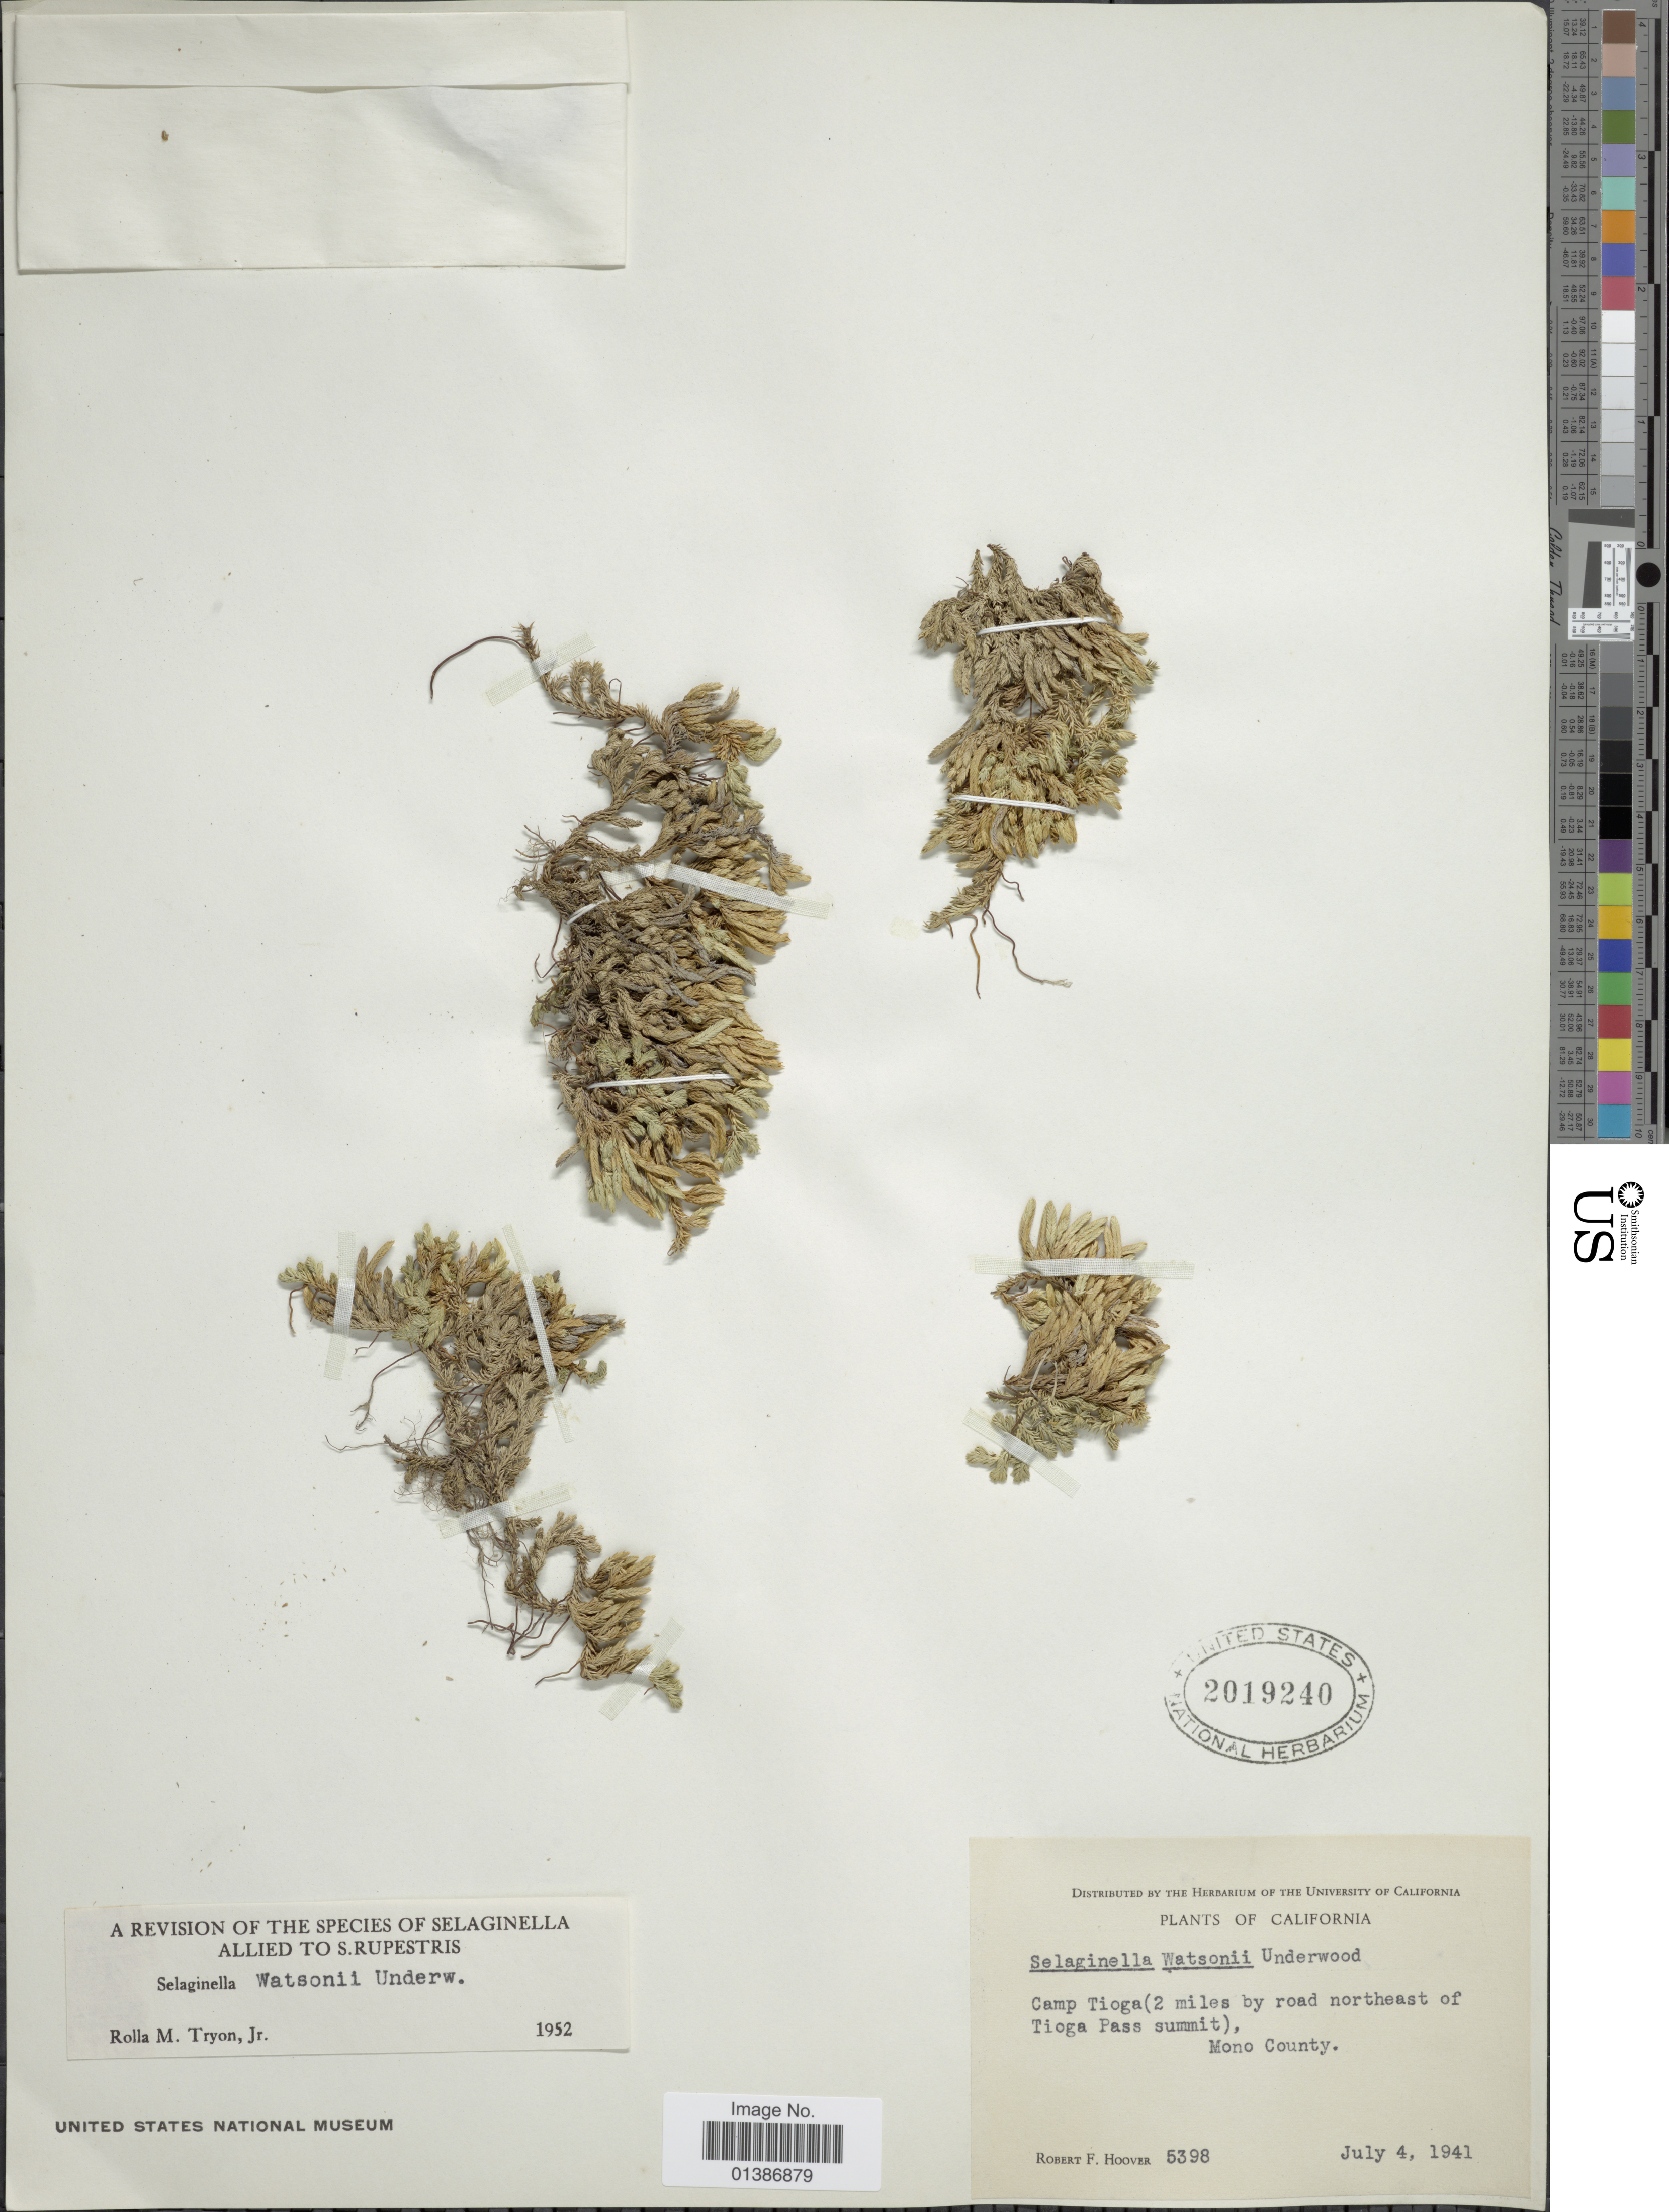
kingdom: Plantae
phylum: Tracheophyta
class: Lycopodiopsida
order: Selaginellales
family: Selaginellaceae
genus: Selaginella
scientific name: Selaginella watsonii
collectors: R. F. Hoover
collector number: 5398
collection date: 1941-07-04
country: United States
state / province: California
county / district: Mono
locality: Camp Tioga (2 miles by road northeast of Tioga Pass summit), Mono County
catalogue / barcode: US 2019240